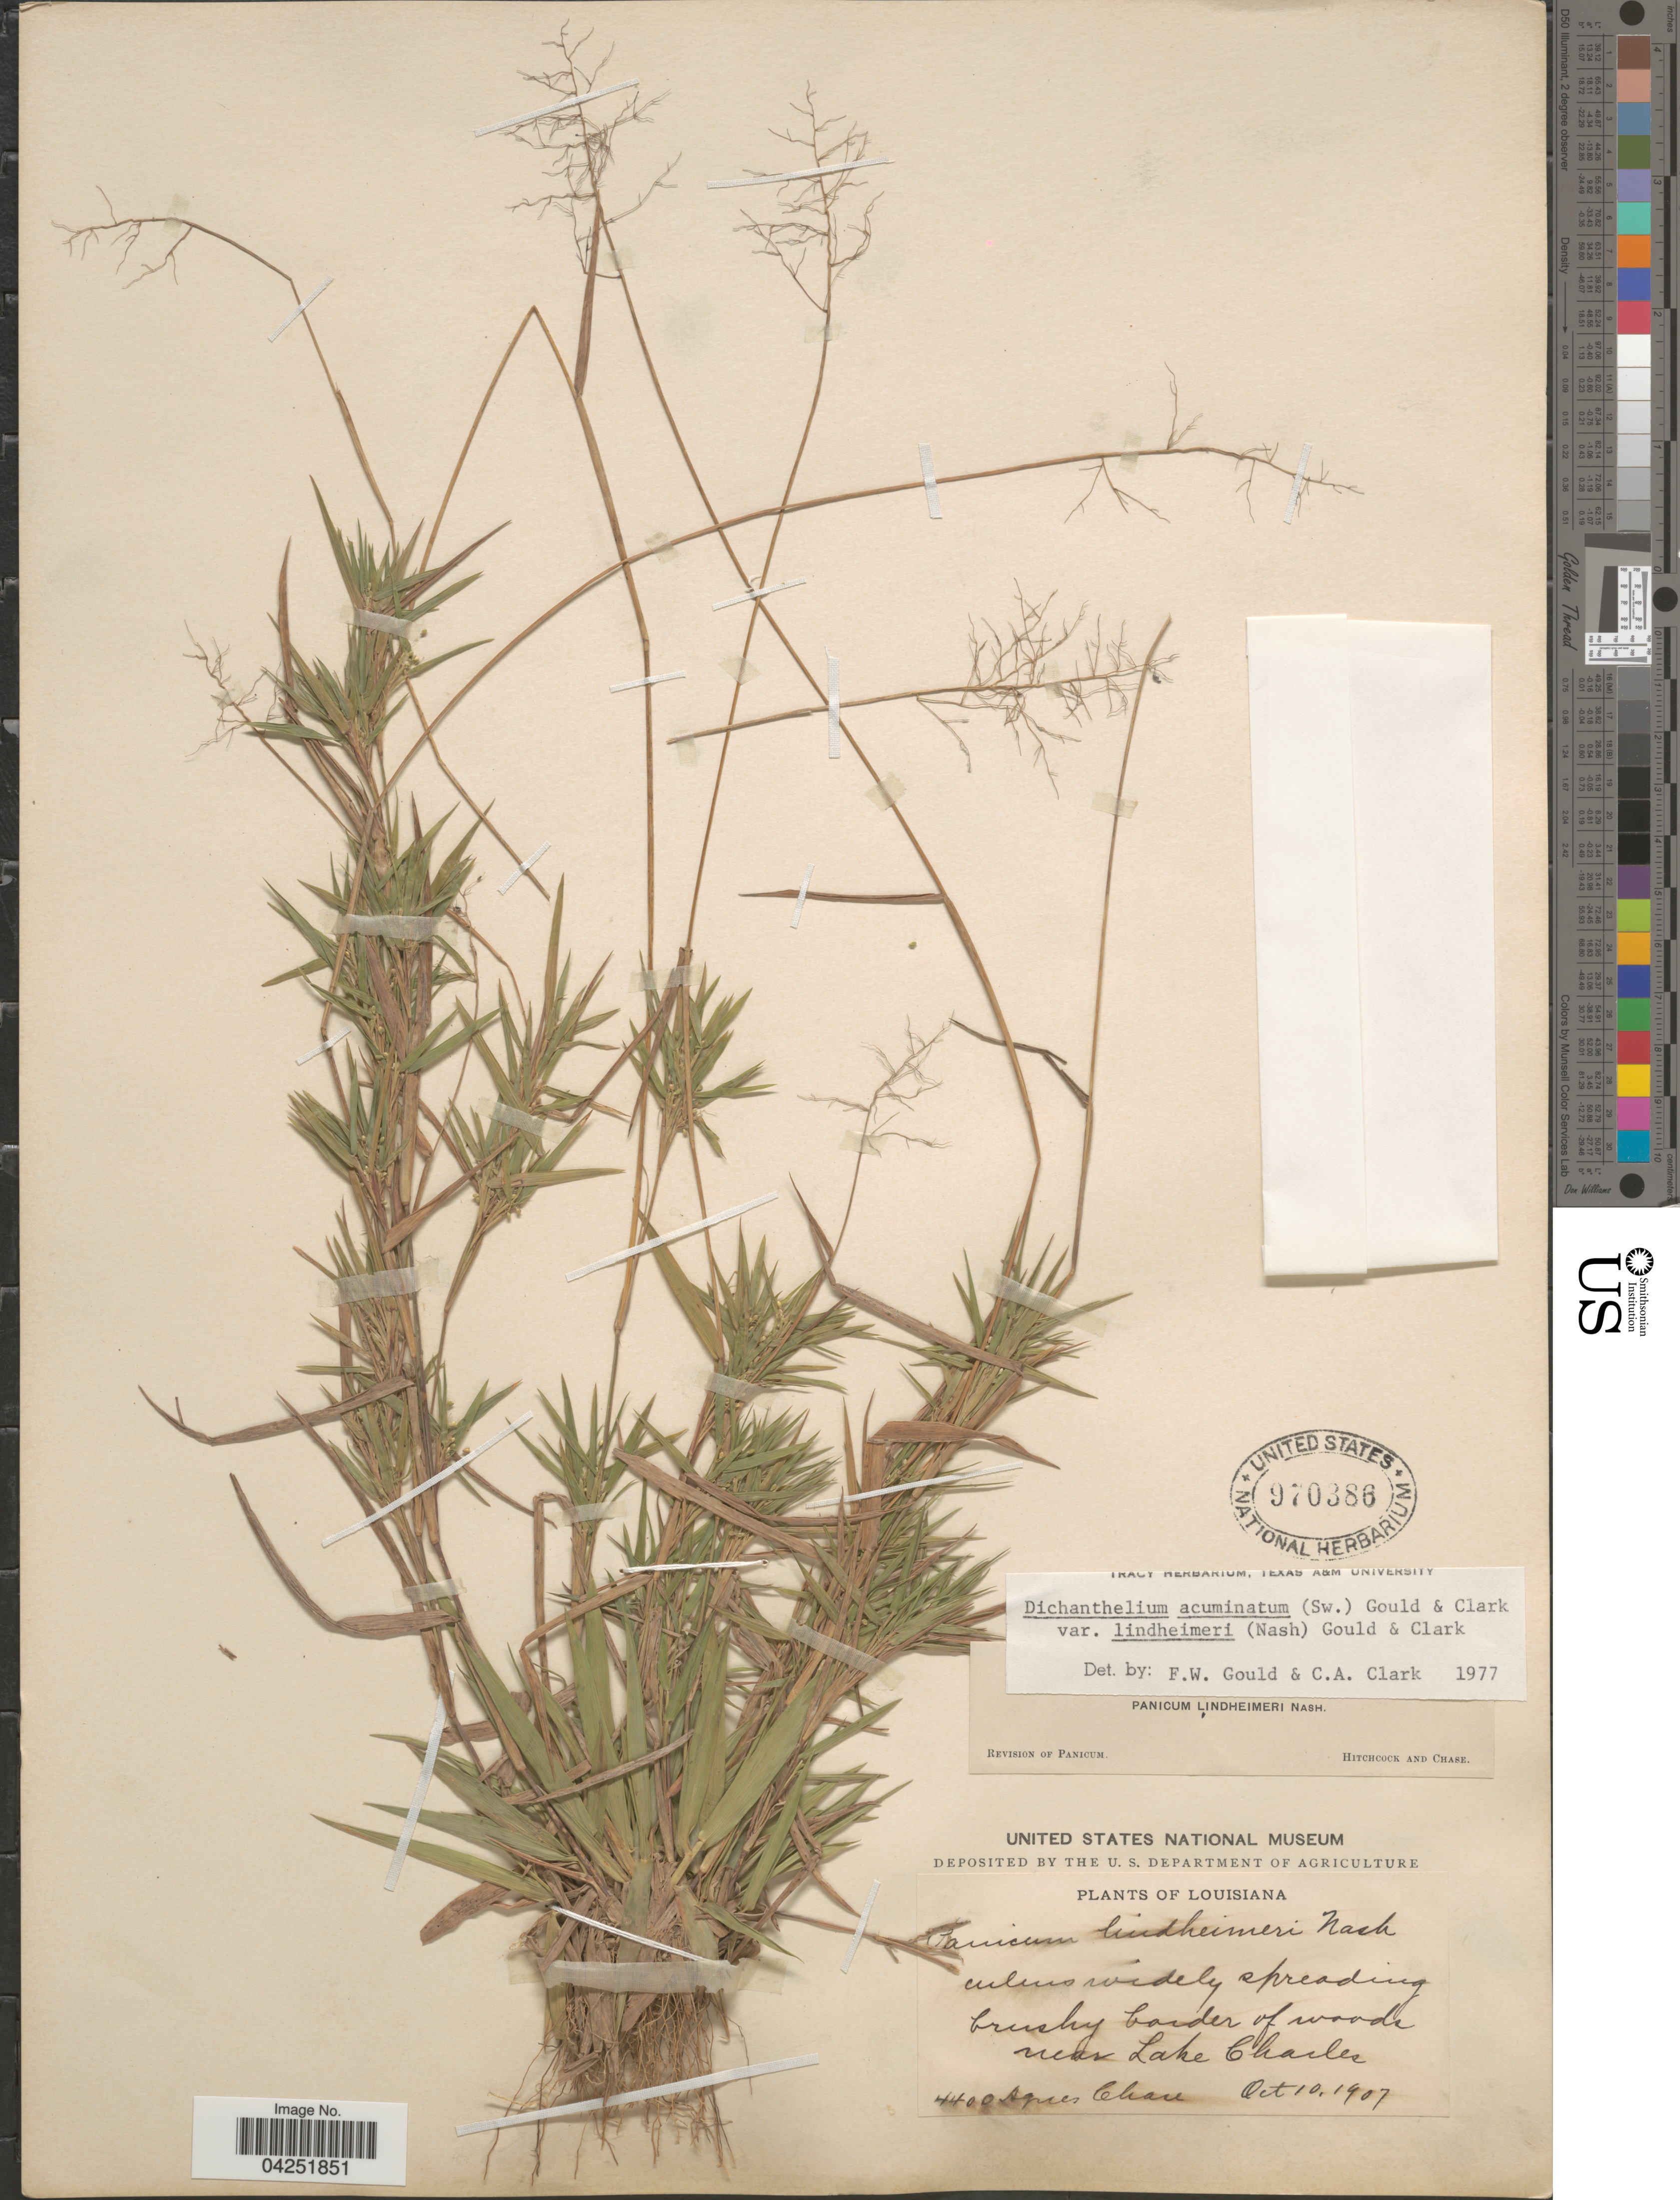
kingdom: Plantae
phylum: Tracheophyta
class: Liliopsida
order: Poales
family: Poaceae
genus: Dichanthelium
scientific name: Dichanthelium acuminatum var. lindheimeri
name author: (Nash) Gould & C.A. Clark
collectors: A. Chase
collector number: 4400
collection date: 1907-10-10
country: United States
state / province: Louisiana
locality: Border of woods near Lake Charles.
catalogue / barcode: US 970386